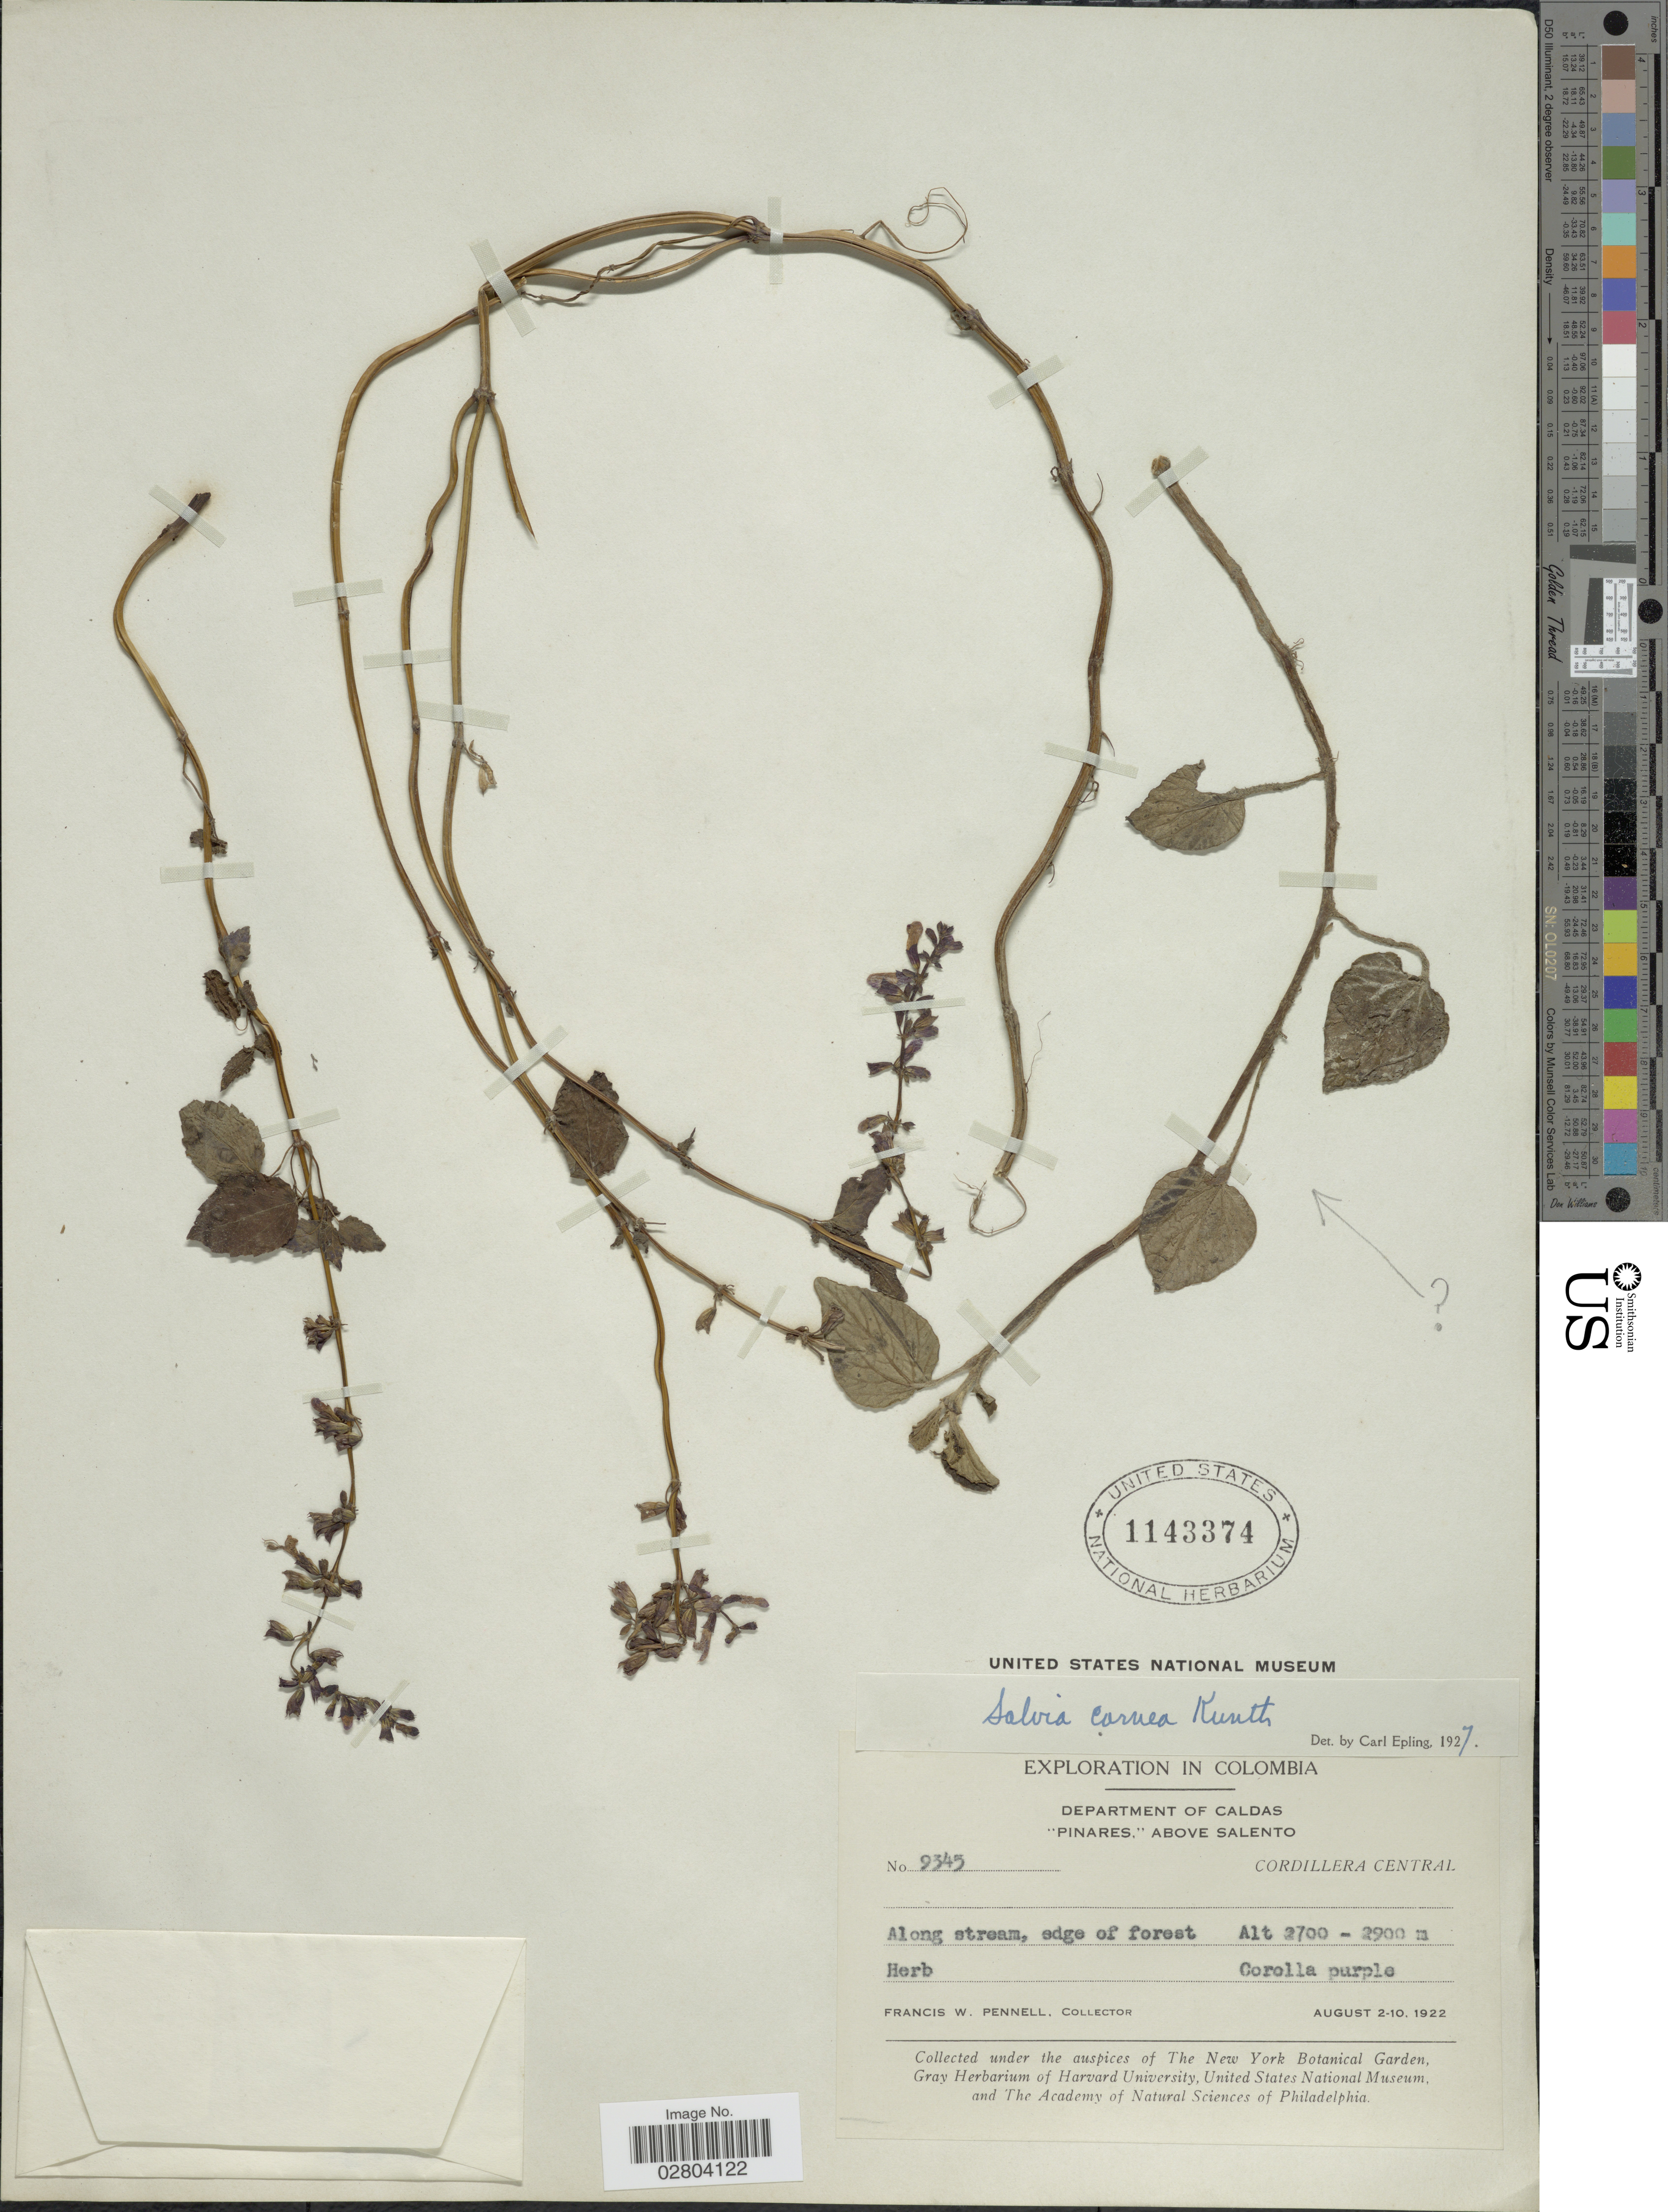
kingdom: Plantae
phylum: Tracheophyta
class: Magnoliopsida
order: Lamiales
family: Lamiaceae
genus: Salvia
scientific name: Salvia carnea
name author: Kunth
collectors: F. W. Pennell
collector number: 9345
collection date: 1922-08-02/1922-08-10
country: Colombia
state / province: Caldas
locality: Department of Caldas. "Pinares." above Salento. Cordillera Central.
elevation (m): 2700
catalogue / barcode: US 1143374